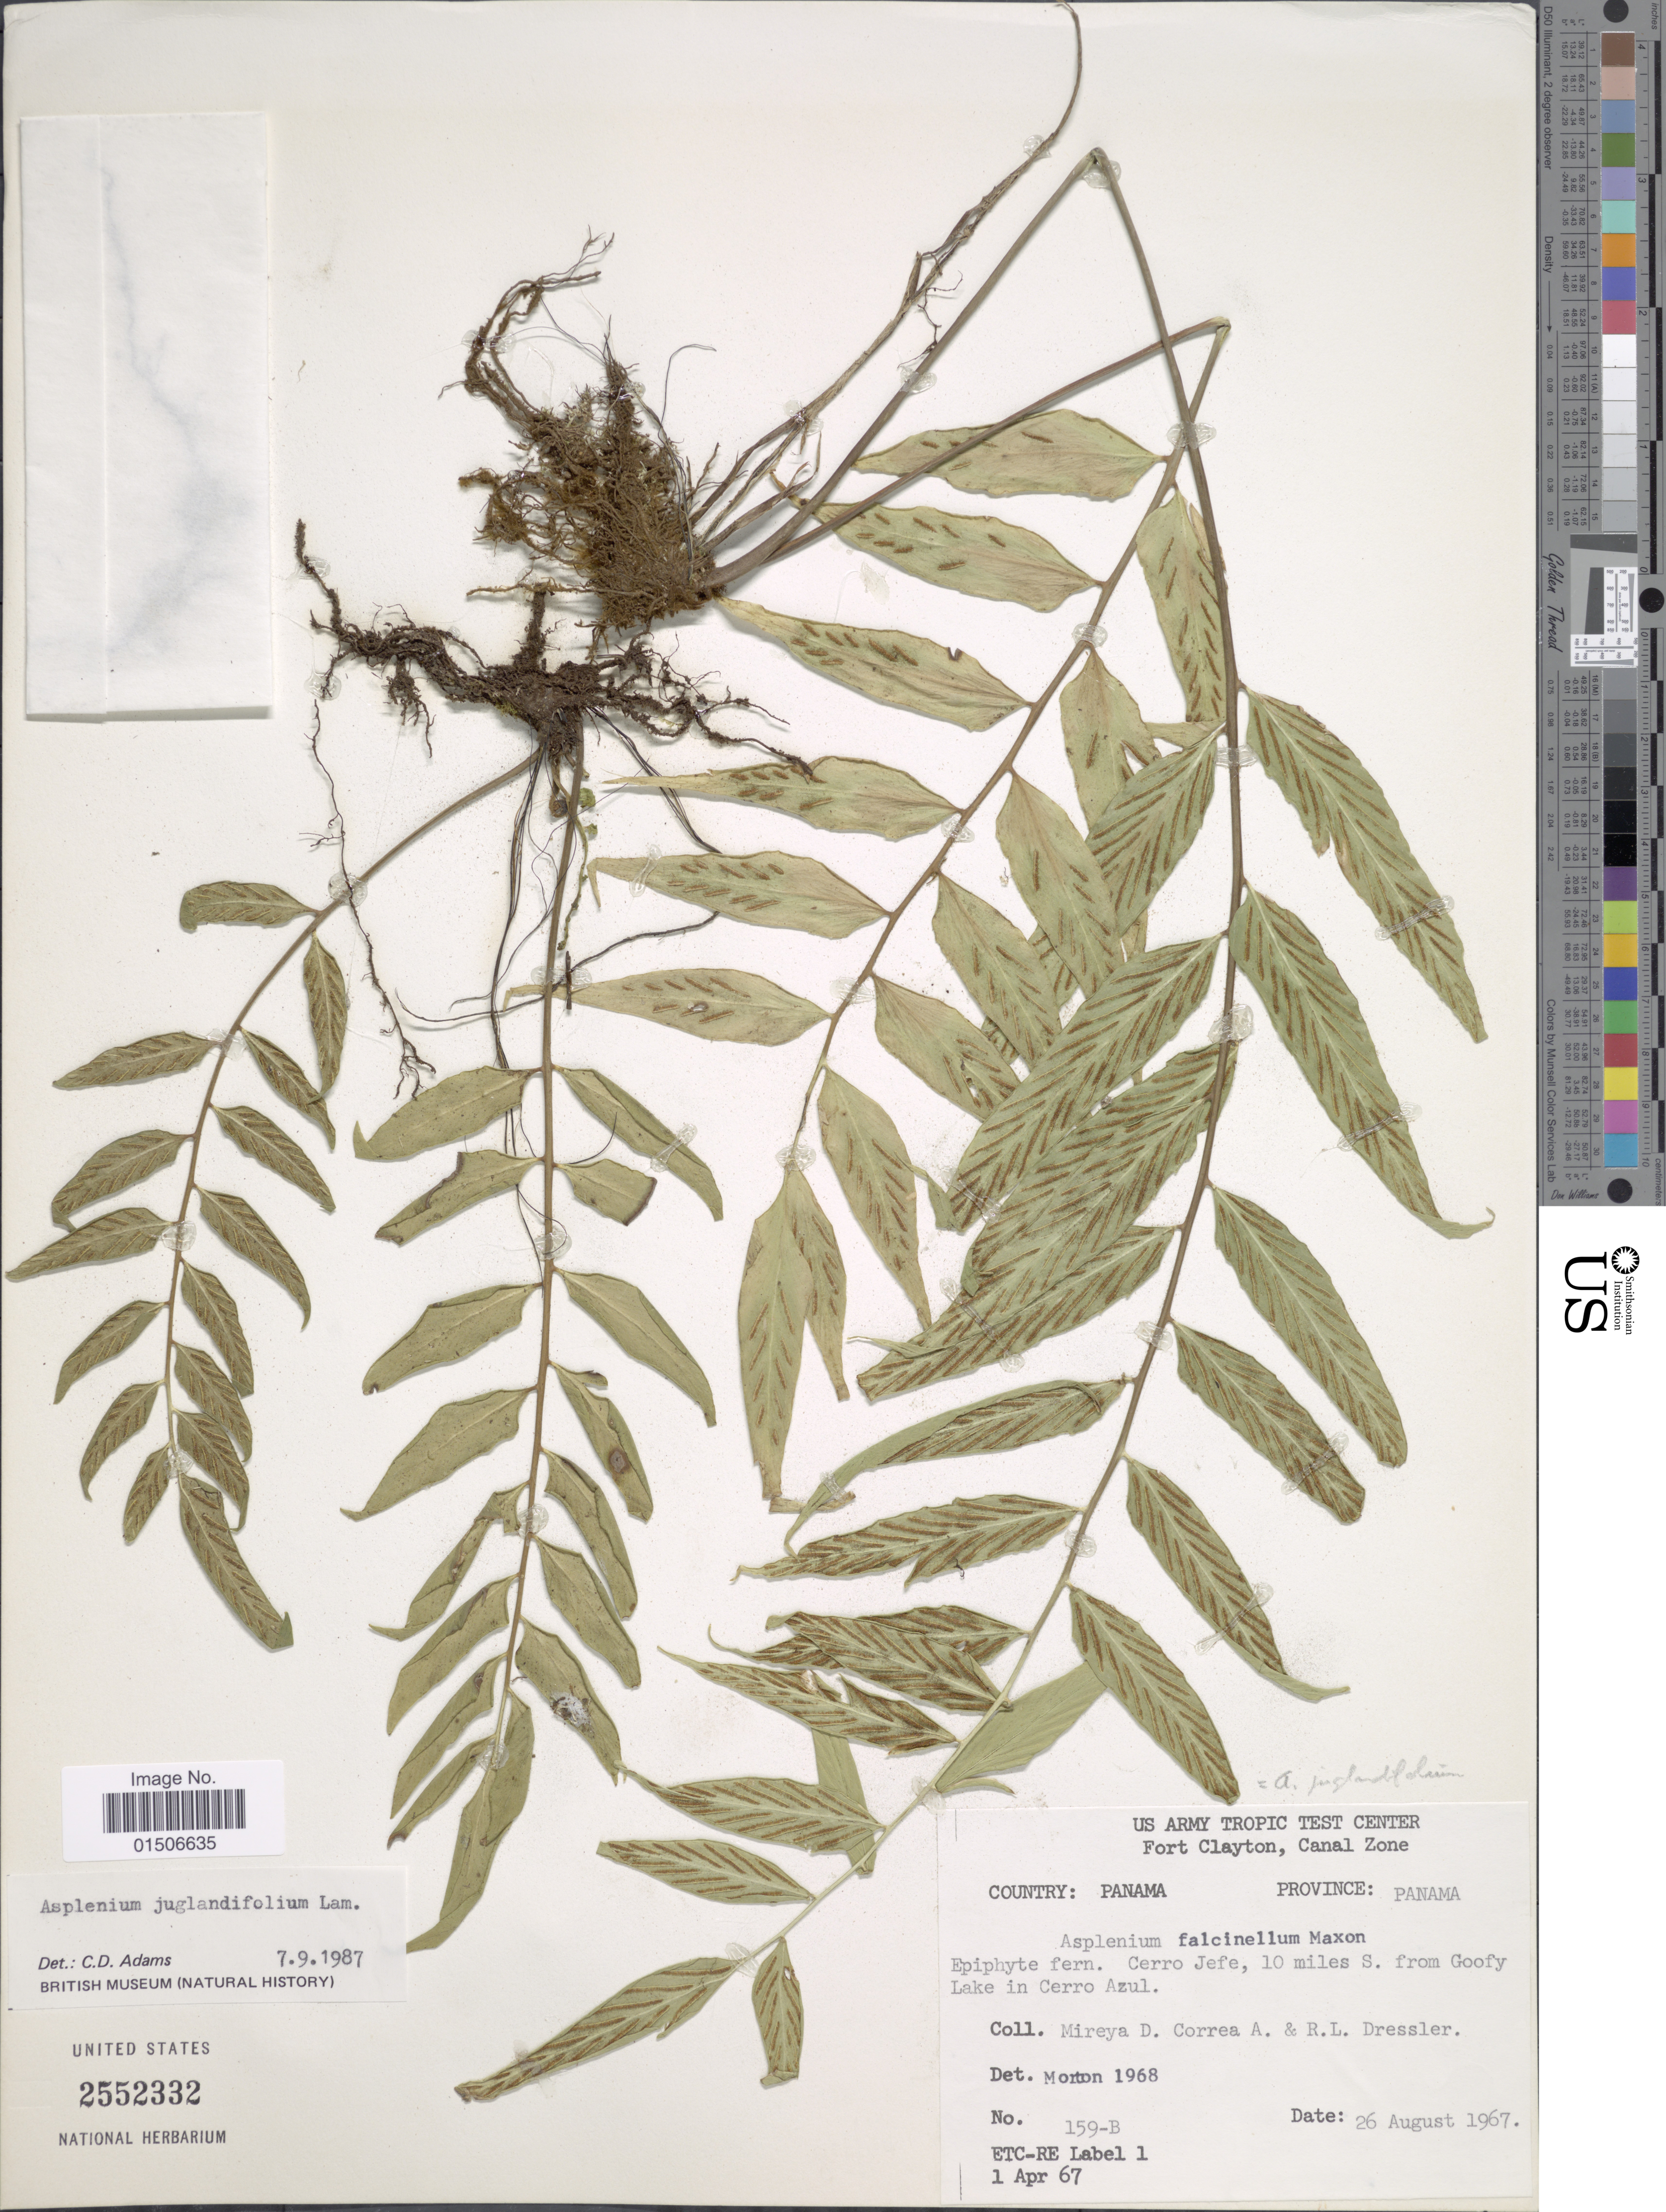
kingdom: Plantae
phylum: Tracheophyta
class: Polypodiopsida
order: Polypodiales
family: Aspleniaceae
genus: Asplenium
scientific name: Asplenium juglandifolium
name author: Lam.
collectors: M. D. Corrêa-A. & R. Dressler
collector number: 159-B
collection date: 1967-08-26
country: Panama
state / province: Panamá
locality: Fort Clayton, Canal Zone, Province: Panama, Cerro Jefe, 10 miles S. from Goofy Lake in Cerro Azul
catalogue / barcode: US 2552332